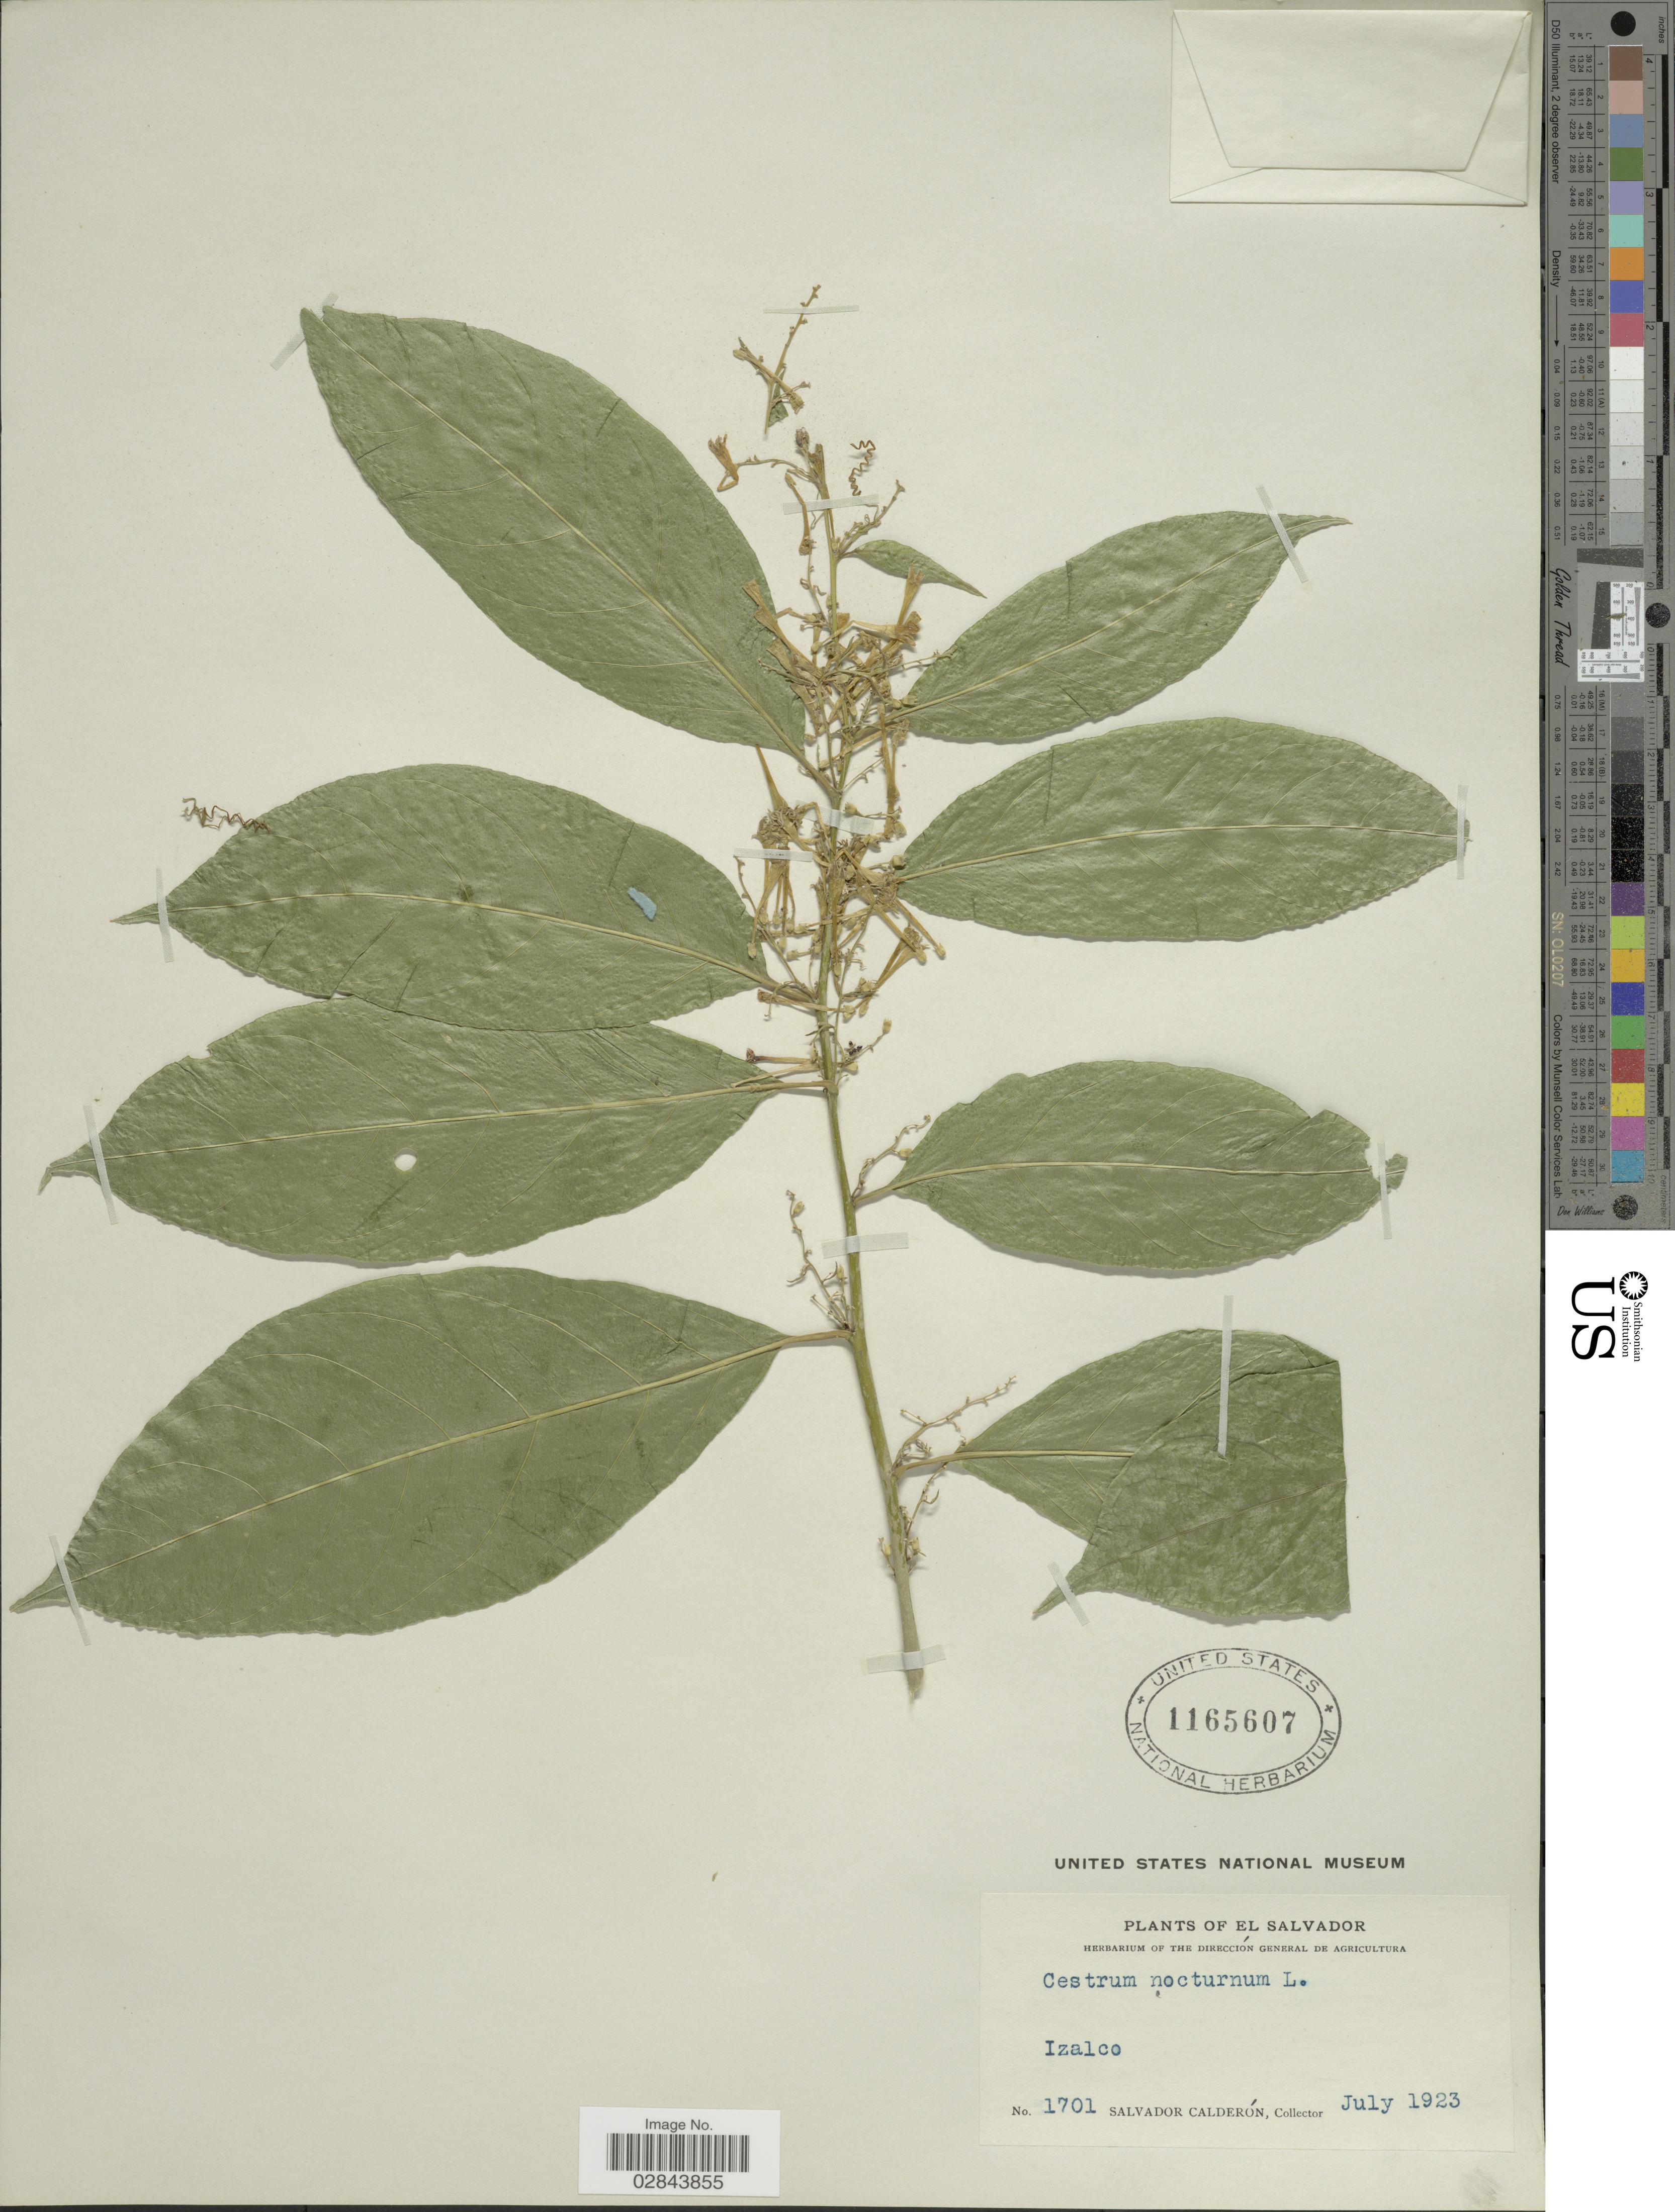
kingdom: Plantae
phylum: Tracheophyta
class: Magnoliopsida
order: Solanales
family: Solanaceae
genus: Cestrum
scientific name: Cestrum nocturnum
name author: L.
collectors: S. Calderón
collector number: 1701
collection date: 1923-07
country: El Salvador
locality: Izalco.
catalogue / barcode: US 1165607